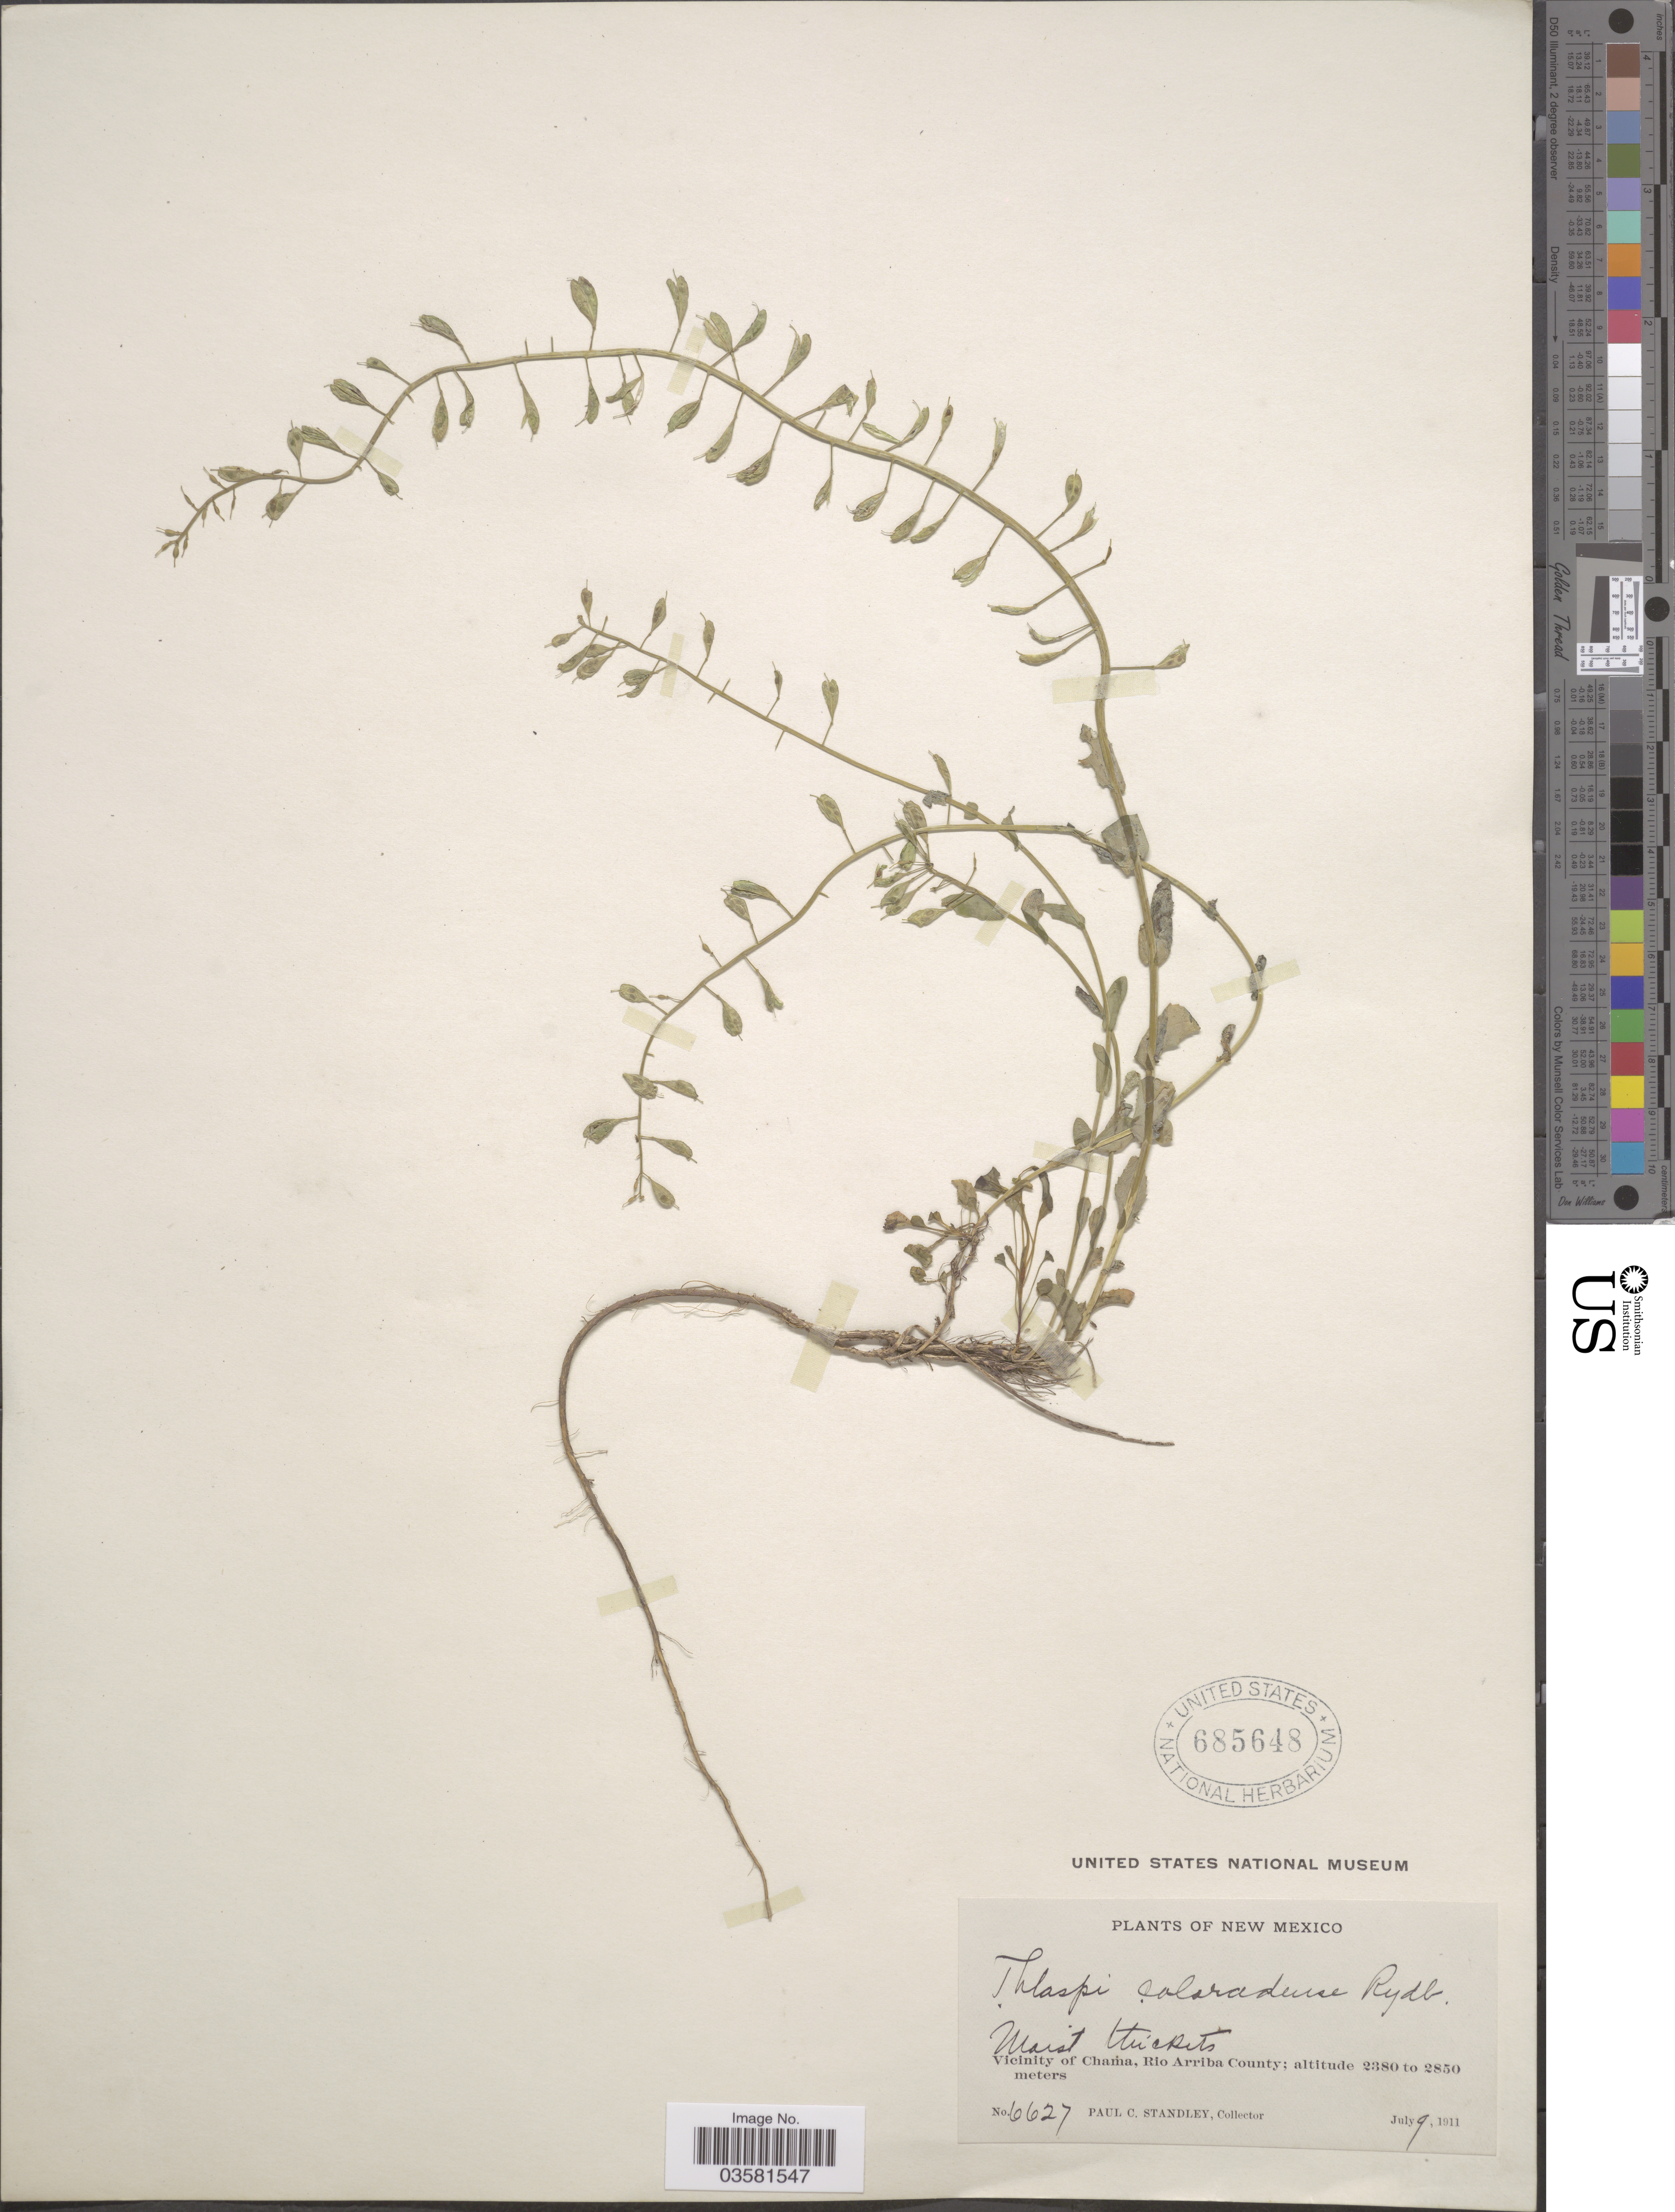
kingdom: Plantae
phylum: Tracheophyta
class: Magnoliopsida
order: Brassicales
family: Brassicaceae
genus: Thlaspi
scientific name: Thlaspi fendleri var. glaucum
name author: (A. Nelson) C.L. Hitchc.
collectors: P. C. Standley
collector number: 6627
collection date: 1911-07-09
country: United States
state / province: New Mexico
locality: Vicinity of Chama, Rio Arriba County.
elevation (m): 2380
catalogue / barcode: US 685648